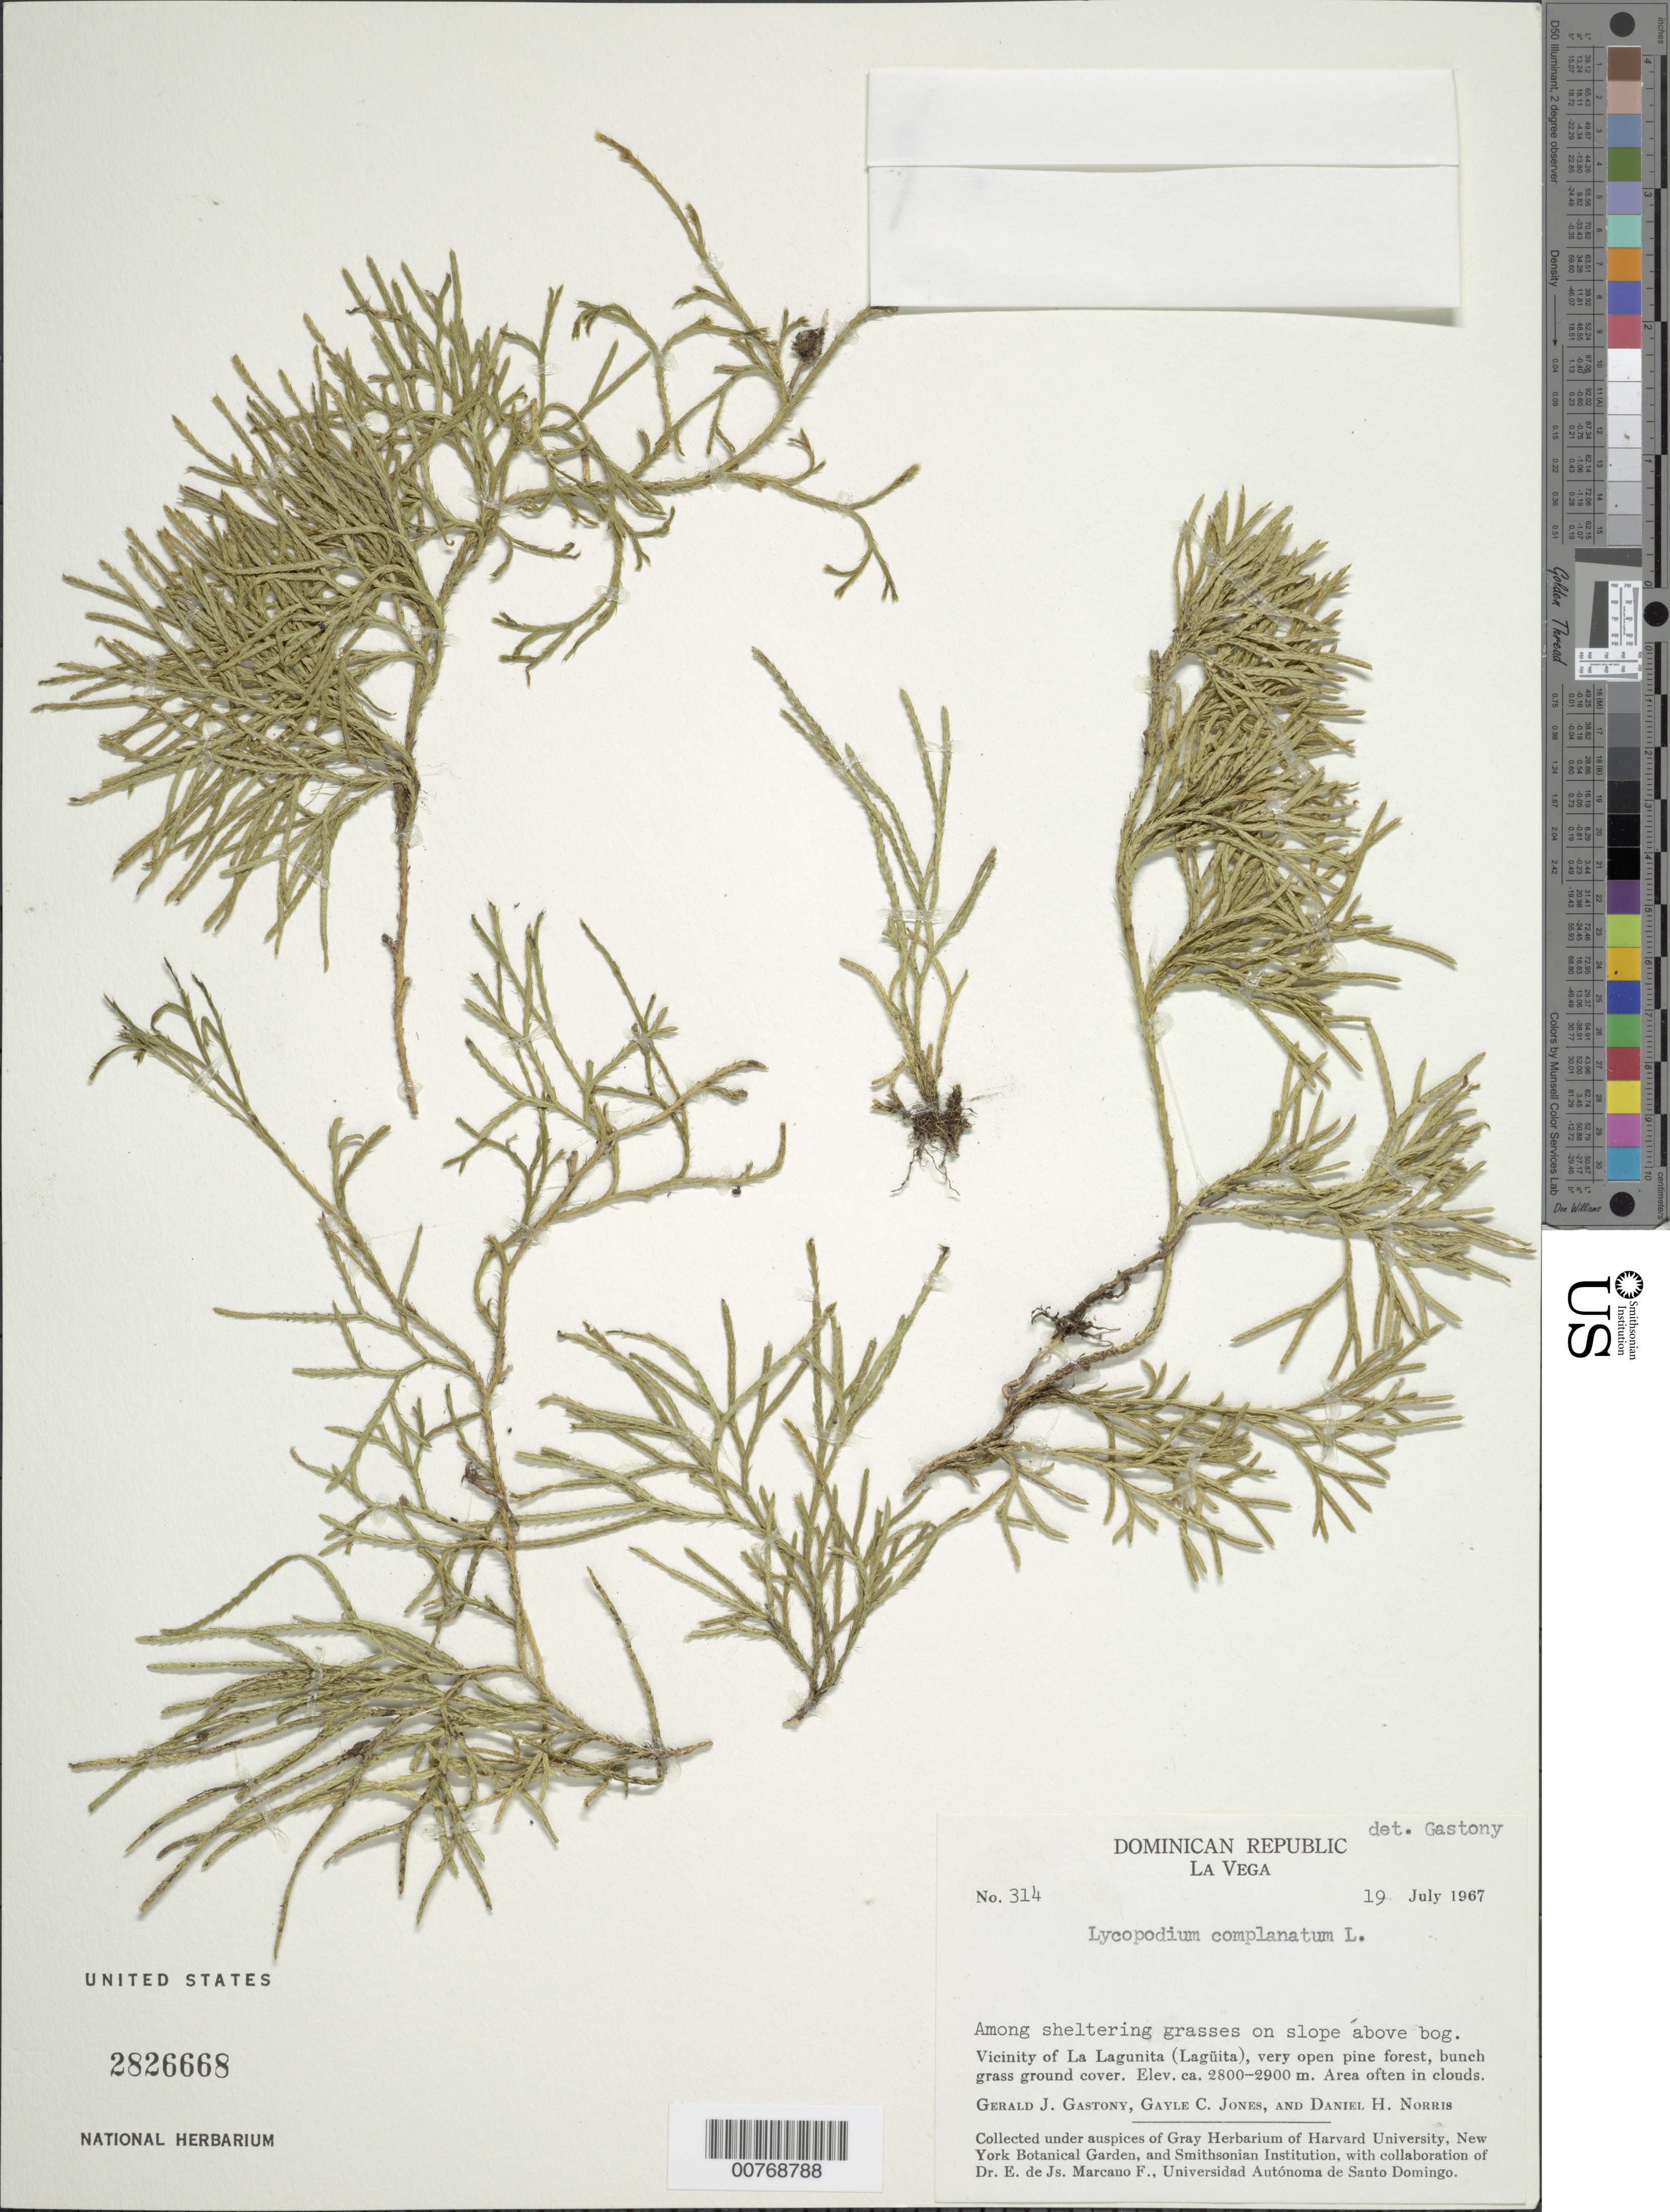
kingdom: Plantae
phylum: Tracheophyta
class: Lycopodiopsida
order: Lycopodiales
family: Lycopodiaceae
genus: Diphasiastrum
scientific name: Diphasiastrum thyoides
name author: (Humb. & Bonpl. ex Willd.) Holub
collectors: G. Gastony, G. C. Jones & D. H. Norris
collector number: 314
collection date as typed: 19 Jul 1967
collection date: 1967-07-19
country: Dominican Republic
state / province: La Vega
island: Hispaniola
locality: Vicinity of La Lagunita (Lagüita)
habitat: Among sheltering grasses on slope above bog. Very open pine forest. Area often in clouds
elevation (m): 2800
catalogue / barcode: US 2826668